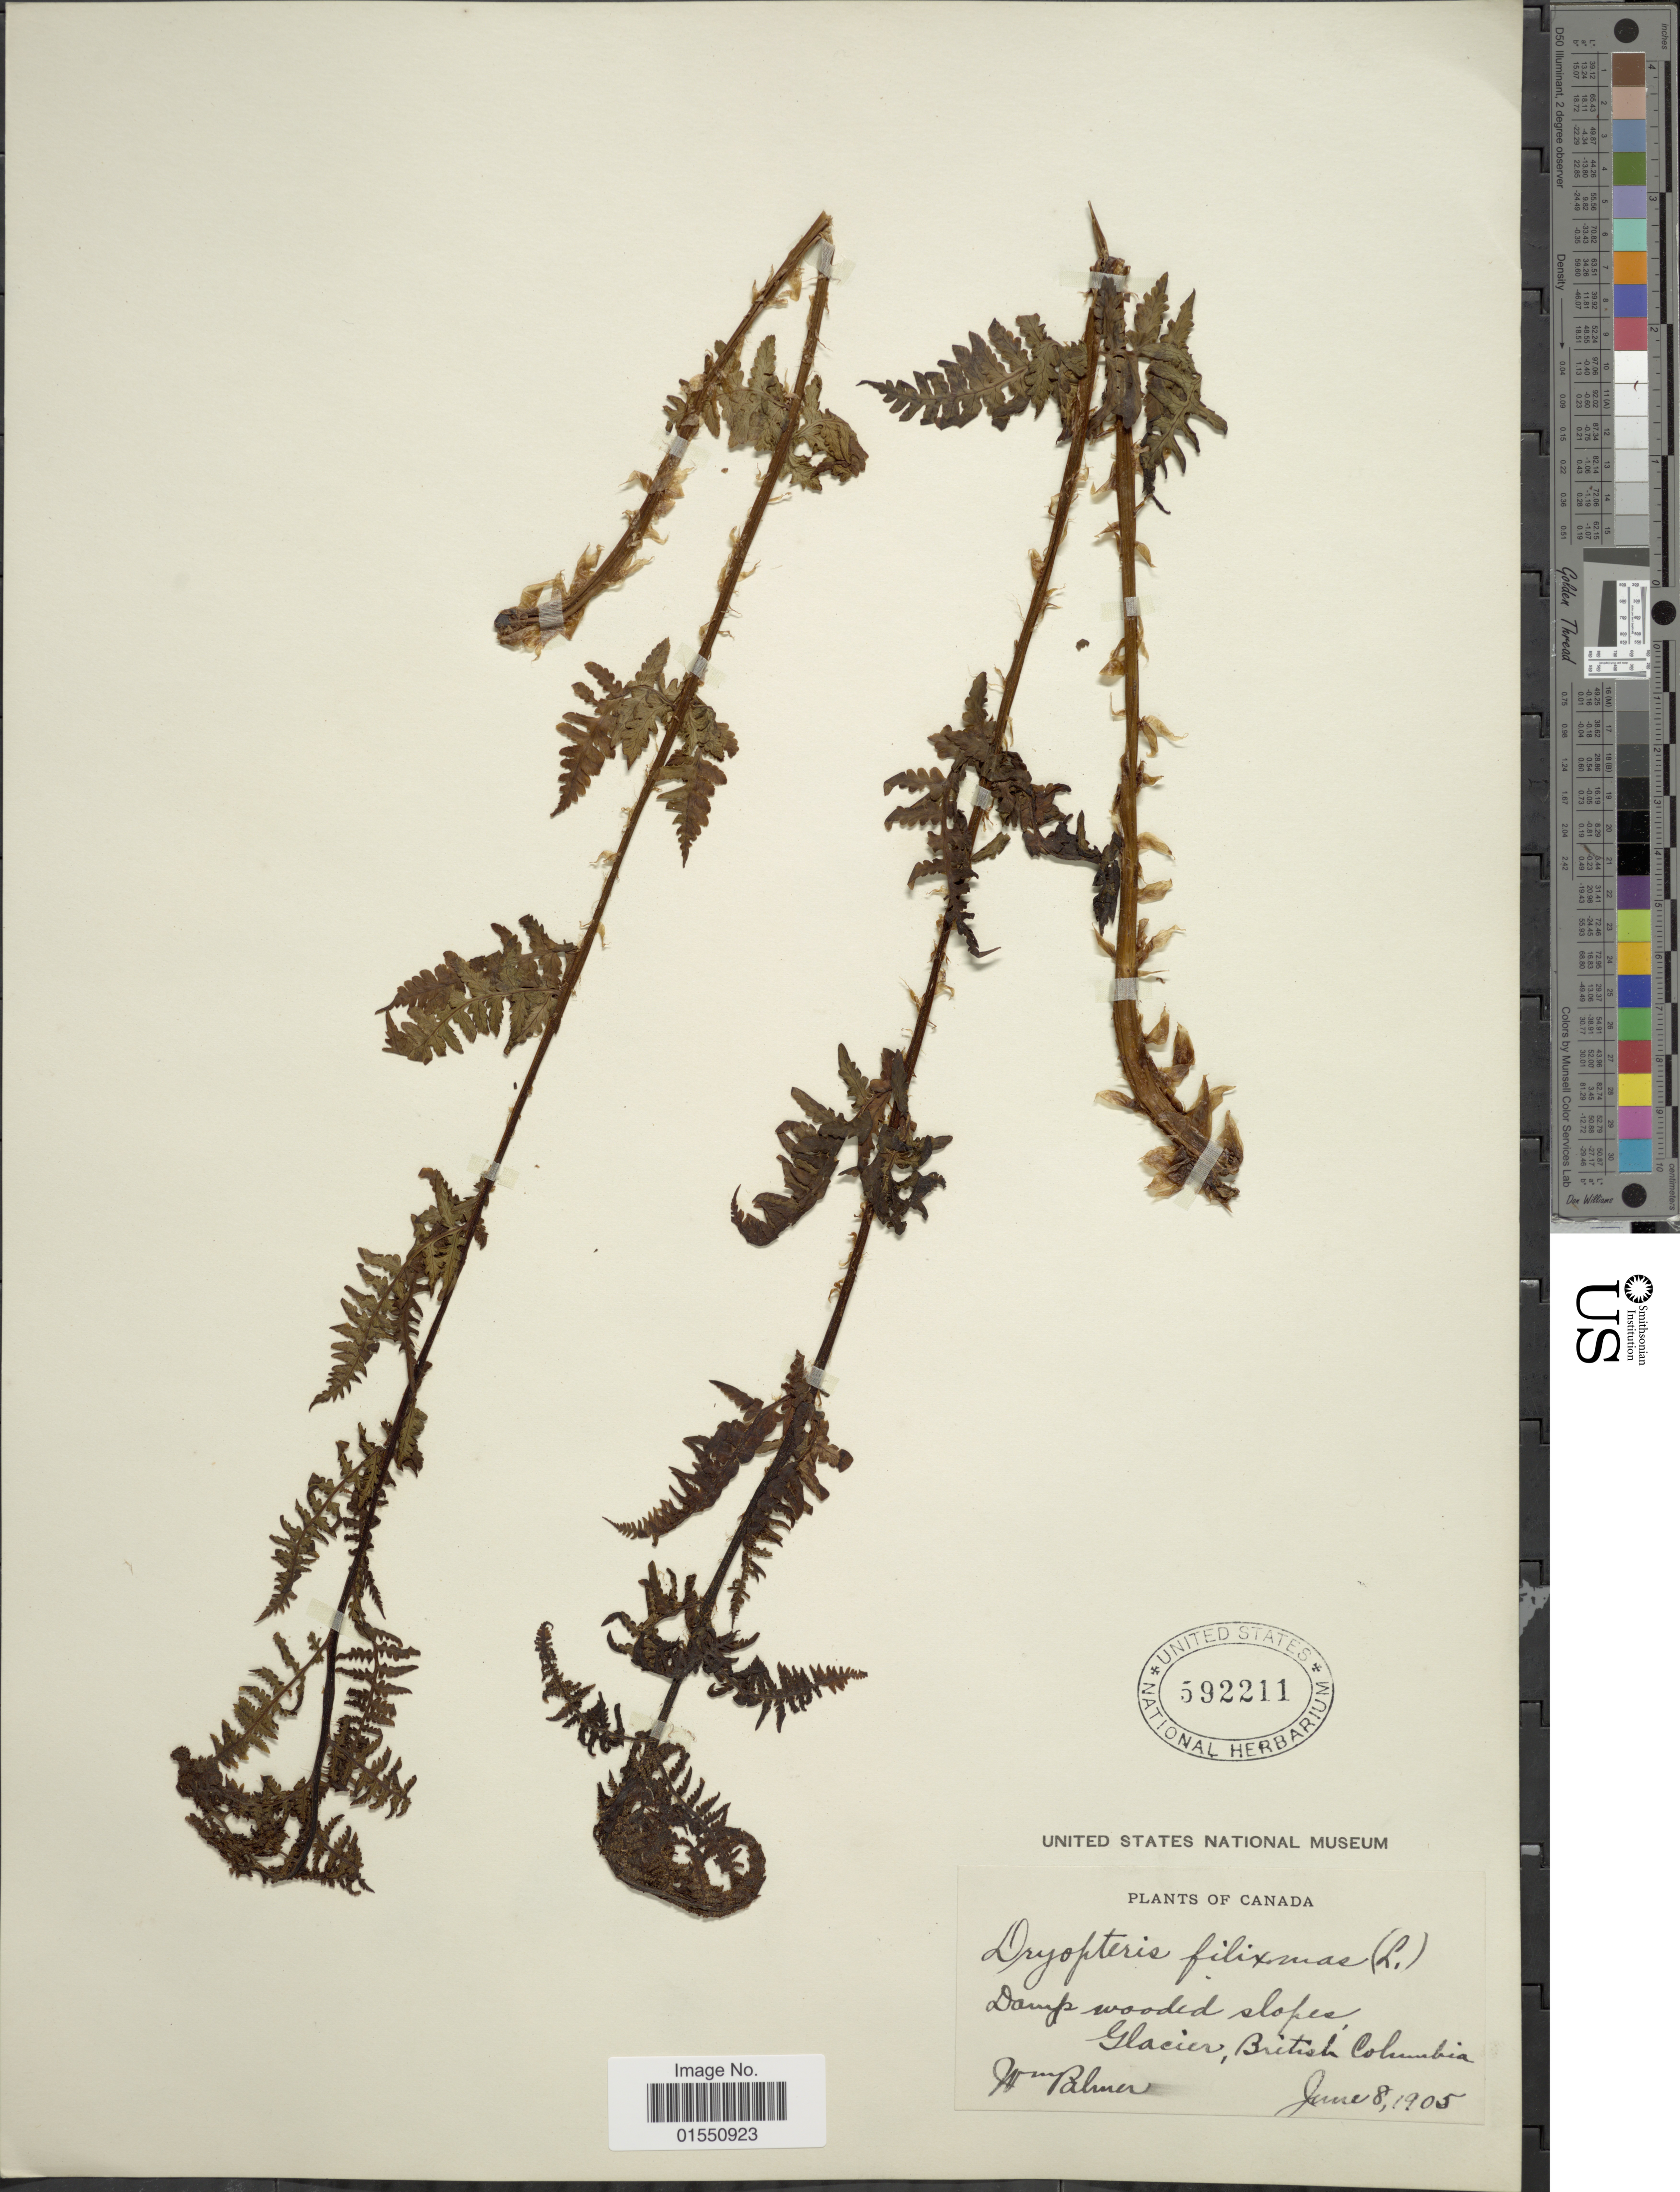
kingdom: Plantae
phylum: Tracheophyta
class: Polypodiopsida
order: Polypodiales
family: Dryopteridaceae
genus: Dryopteris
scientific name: Dryopteris filix-mas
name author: (L.) Schott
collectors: W. Palmer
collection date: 1905-06-08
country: Canada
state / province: British Columbia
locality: Damp wooded slopes, Glacier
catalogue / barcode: US 592211